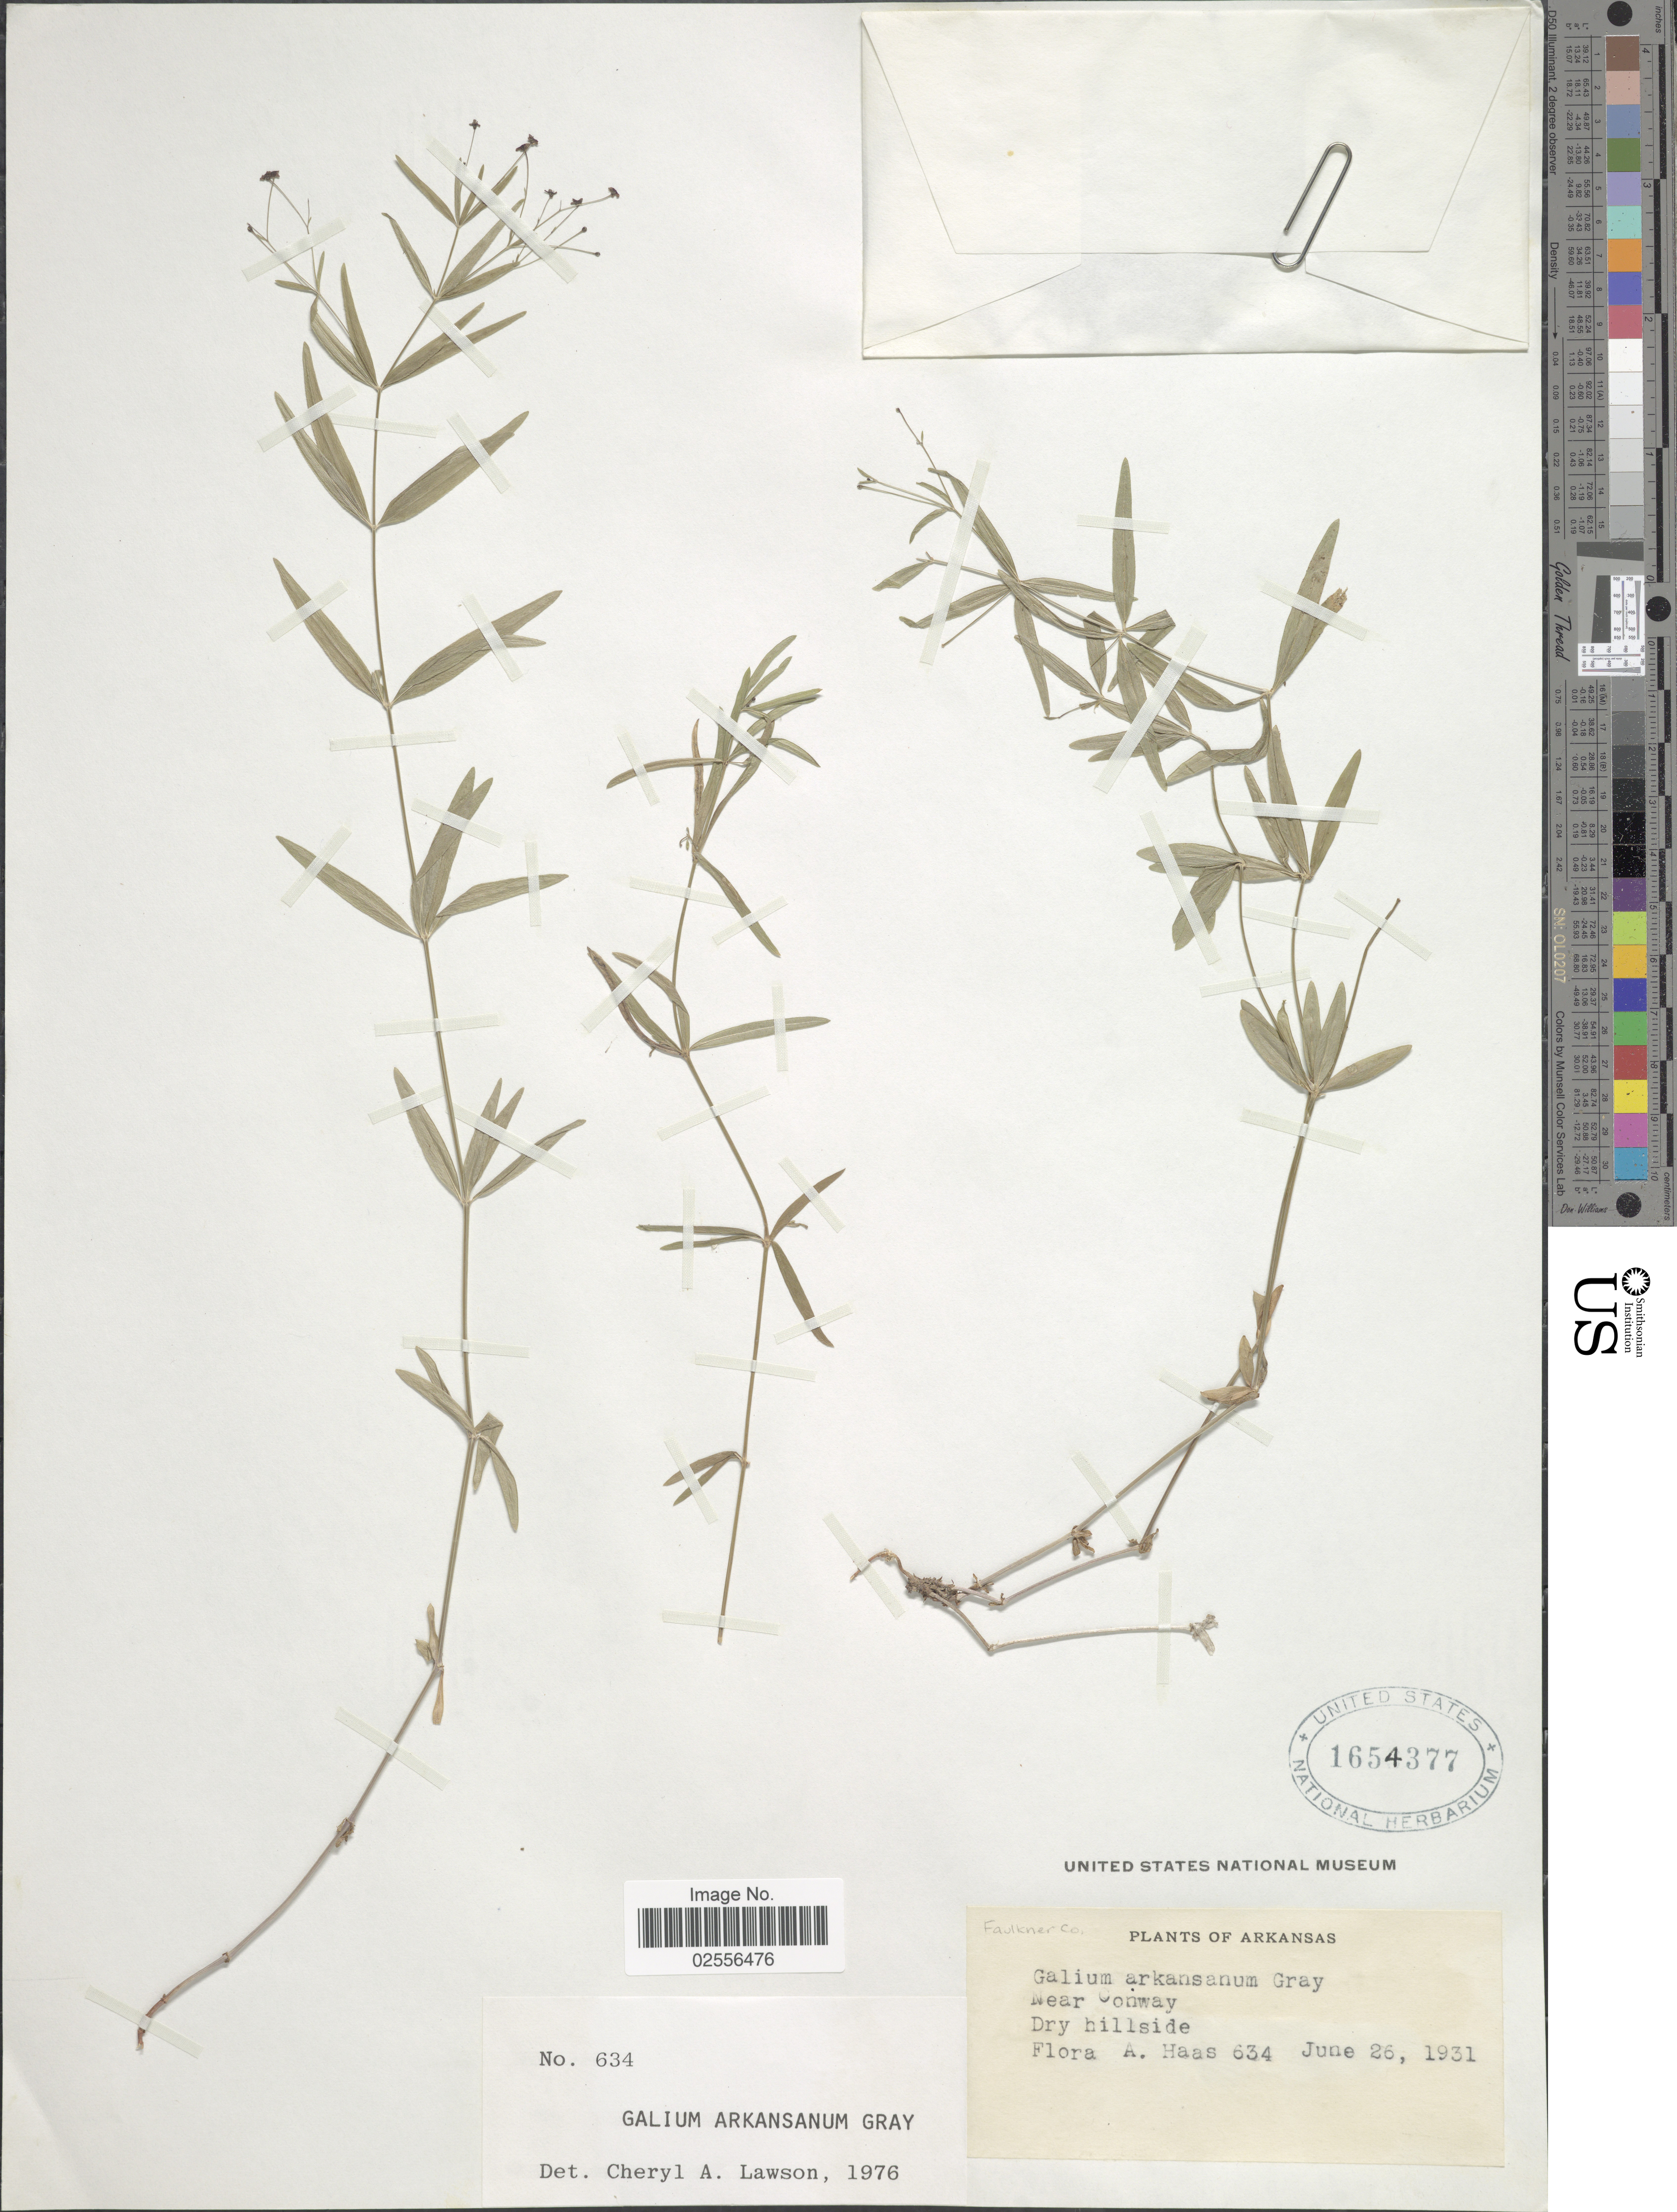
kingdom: Plantae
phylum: Tracheophyta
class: Magnoliopsida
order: Gentianales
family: Rubiaceae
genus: Galium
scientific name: Galium arkansanum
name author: A. Gray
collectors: F. A. Haas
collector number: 634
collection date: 1931-06-26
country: United States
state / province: Arkansas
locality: Near Conway, Dry hillside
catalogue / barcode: US 1654377